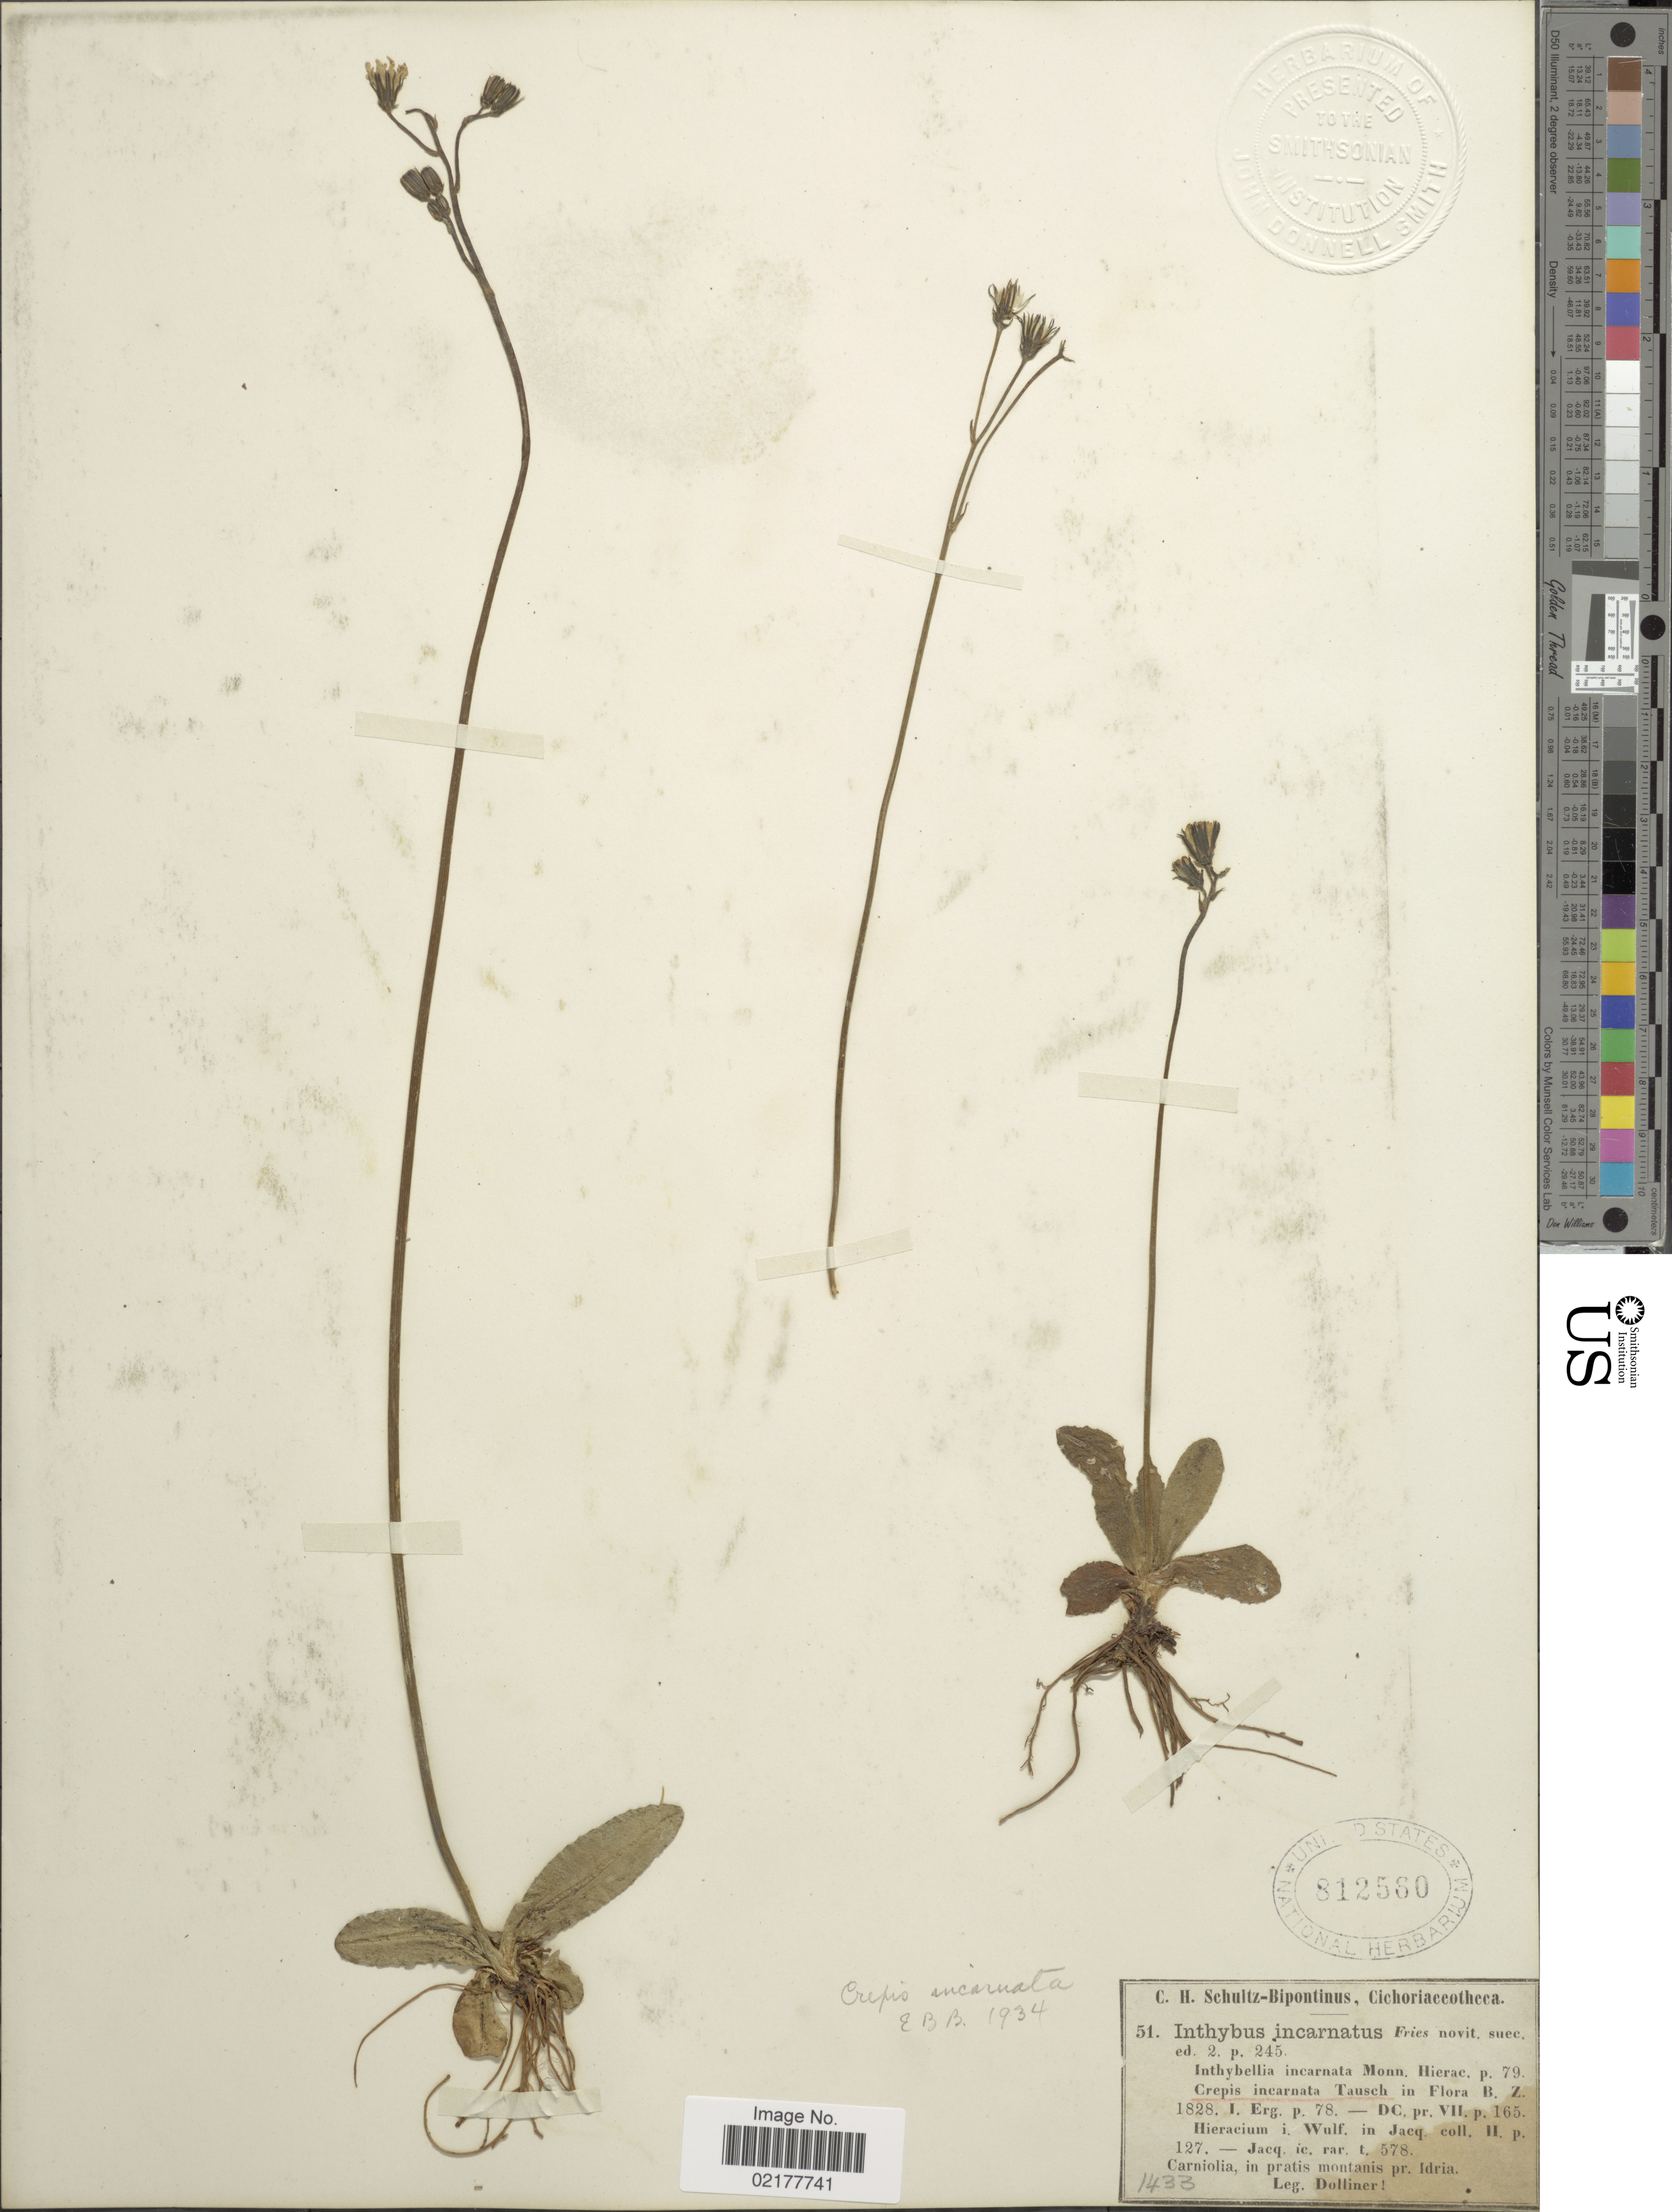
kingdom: Plantae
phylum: Tracheophyta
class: Magnoliopsida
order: Asterales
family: Asteraceae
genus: Crepis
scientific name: Crepis froelichiana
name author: Froel.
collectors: Dolliner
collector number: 51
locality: Carniolia, in pratis montanis pr. Idria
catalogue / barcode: US 812560